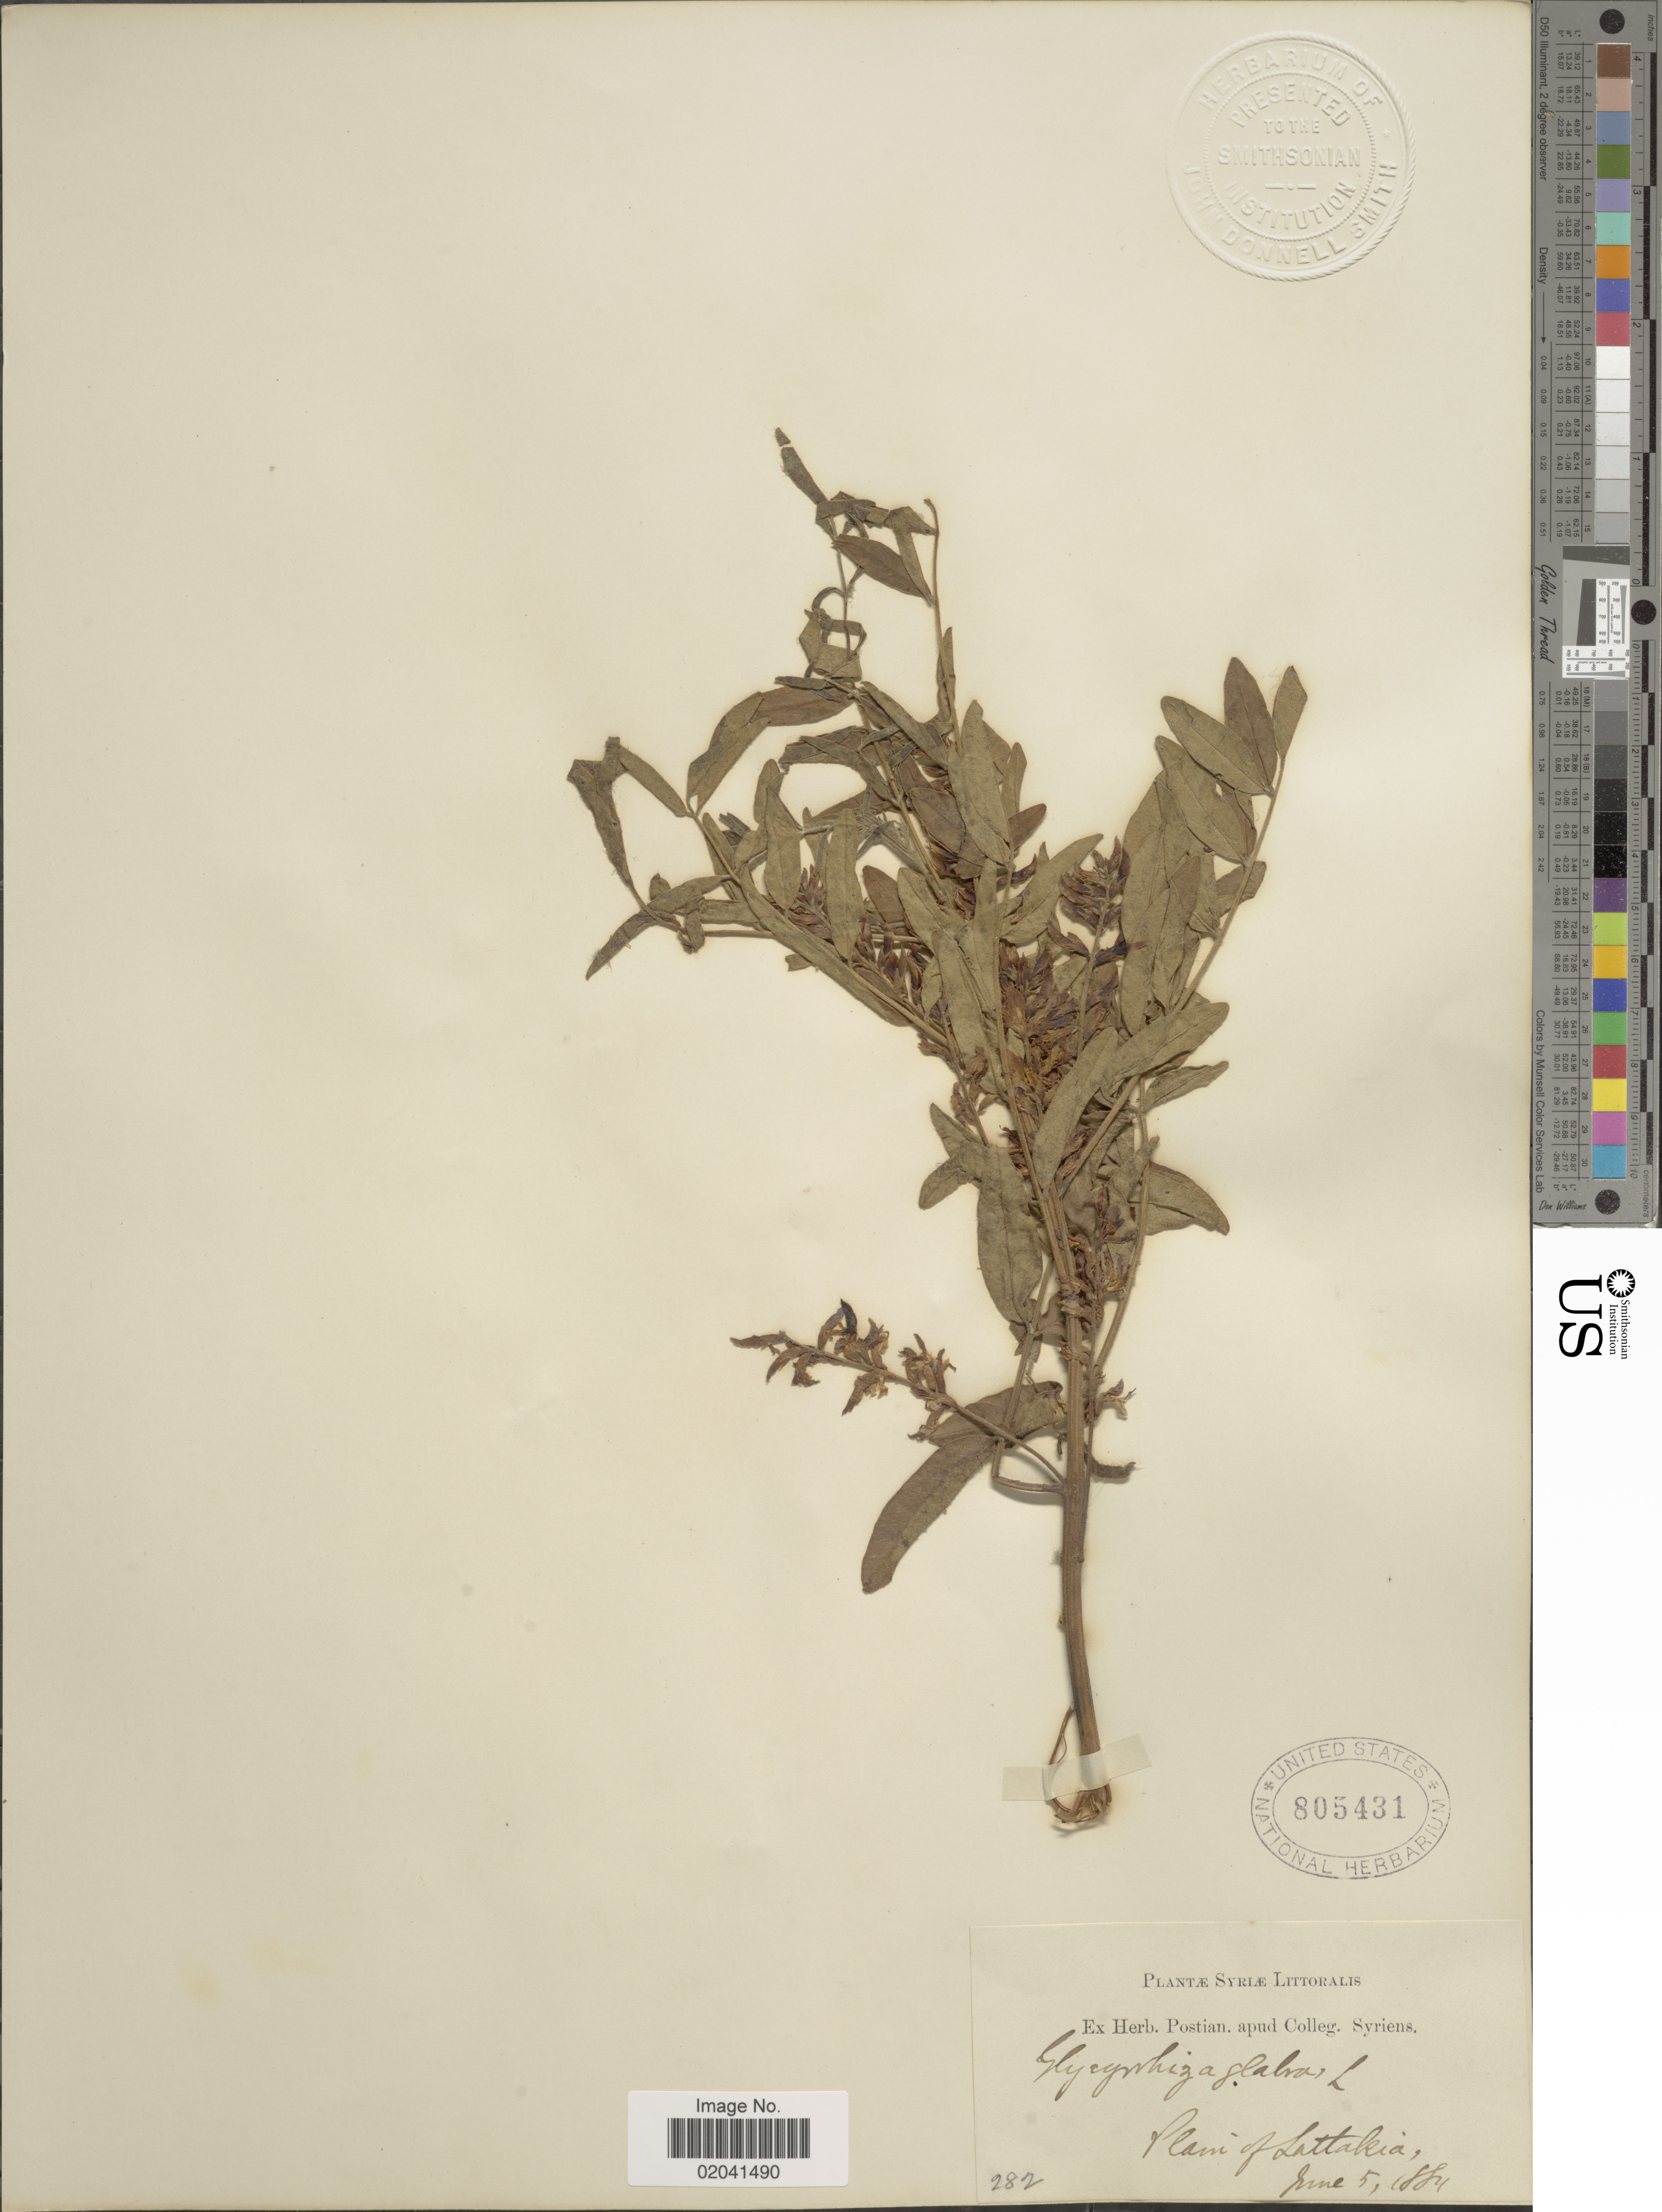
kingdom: Plantae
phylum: Tracheophyta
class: Magnoliopsida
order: Fabales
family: Fabaceae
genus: Glycyrrhiza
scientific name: Glycyrrhiza glabra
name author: L.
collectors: ex herb. Postian. apud Colleg. Syriens. Protest. USE "Fannie P. A. Shepard" (10308853) AS PRIMARY COLLECTOR INSTEAD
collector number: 282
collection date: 1884-06-05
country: Syria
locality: Syriae Littoralis. Plain of Lattakia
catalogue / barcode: US 805431